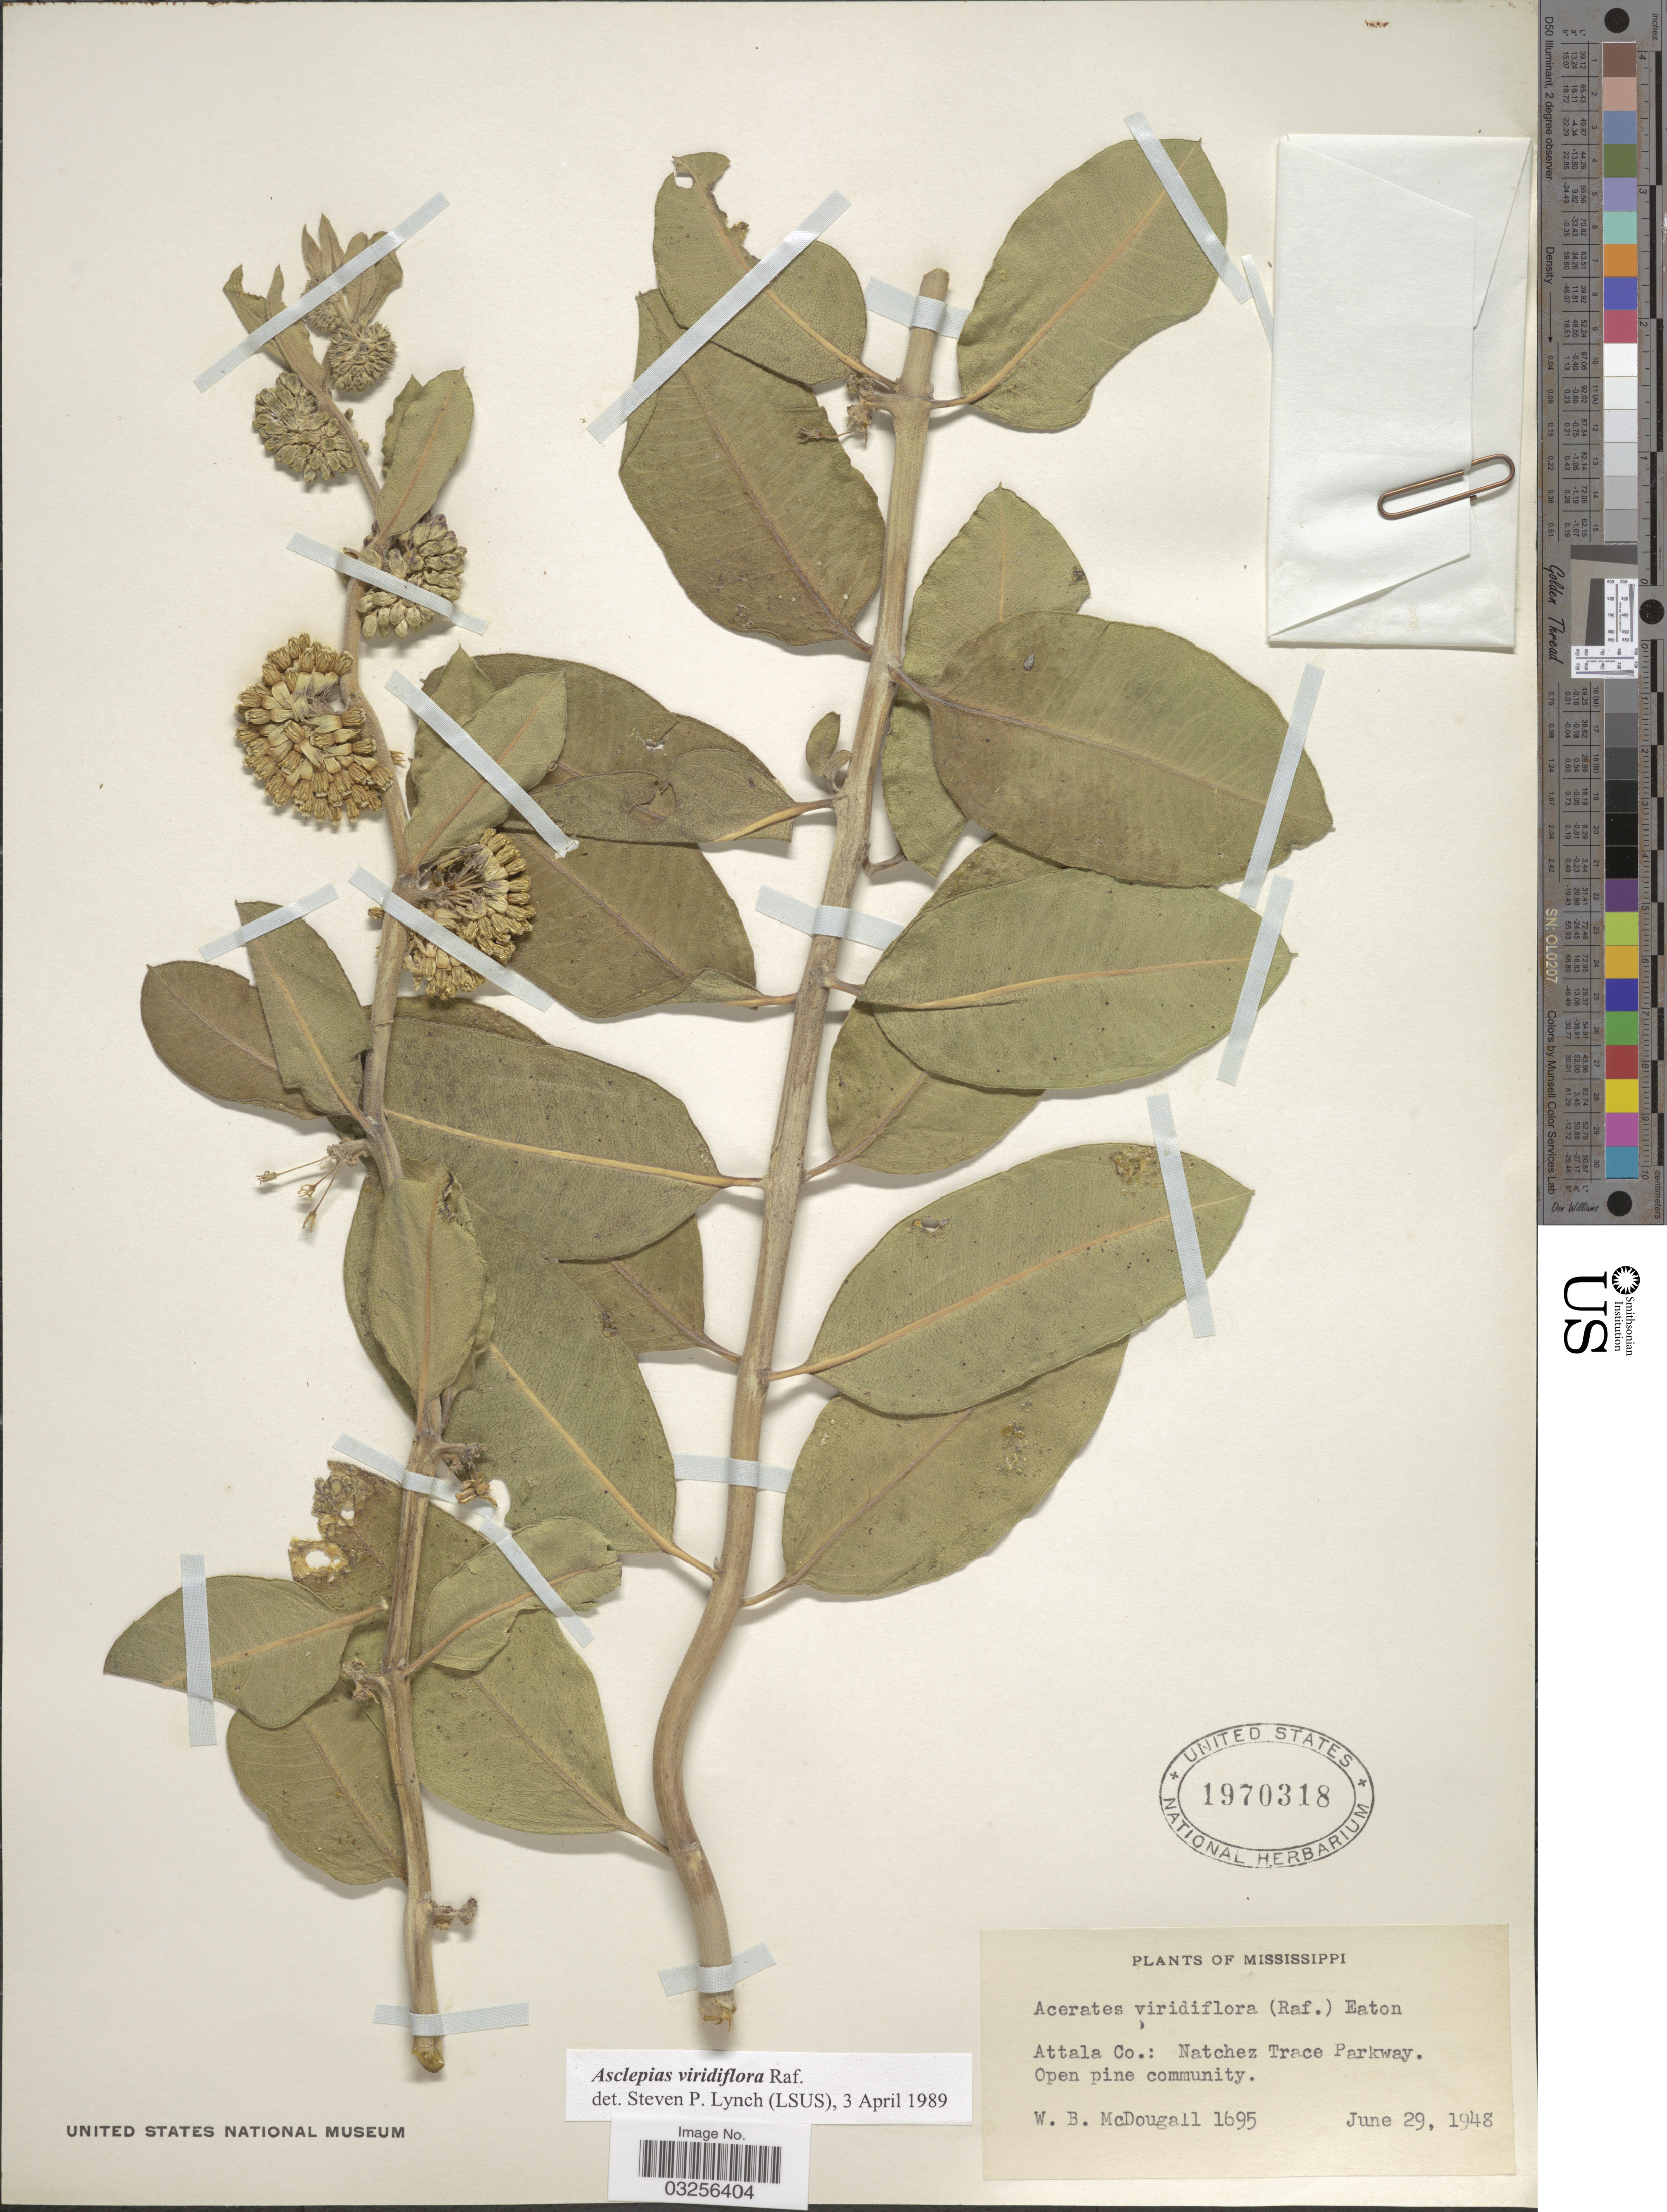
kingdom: Plantae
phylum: Tracheophyta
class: Magnoliopsida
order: Gentianales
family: Apocynaceae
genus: Asclepias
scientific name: Asclepias viridiflora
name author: Raf.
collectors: W. B. McDougall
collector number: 1695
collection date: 1948-06-29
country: United States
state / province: Mississippi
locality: Attala Co.: Natchez Trace Parkway.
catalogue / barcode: US 1970318